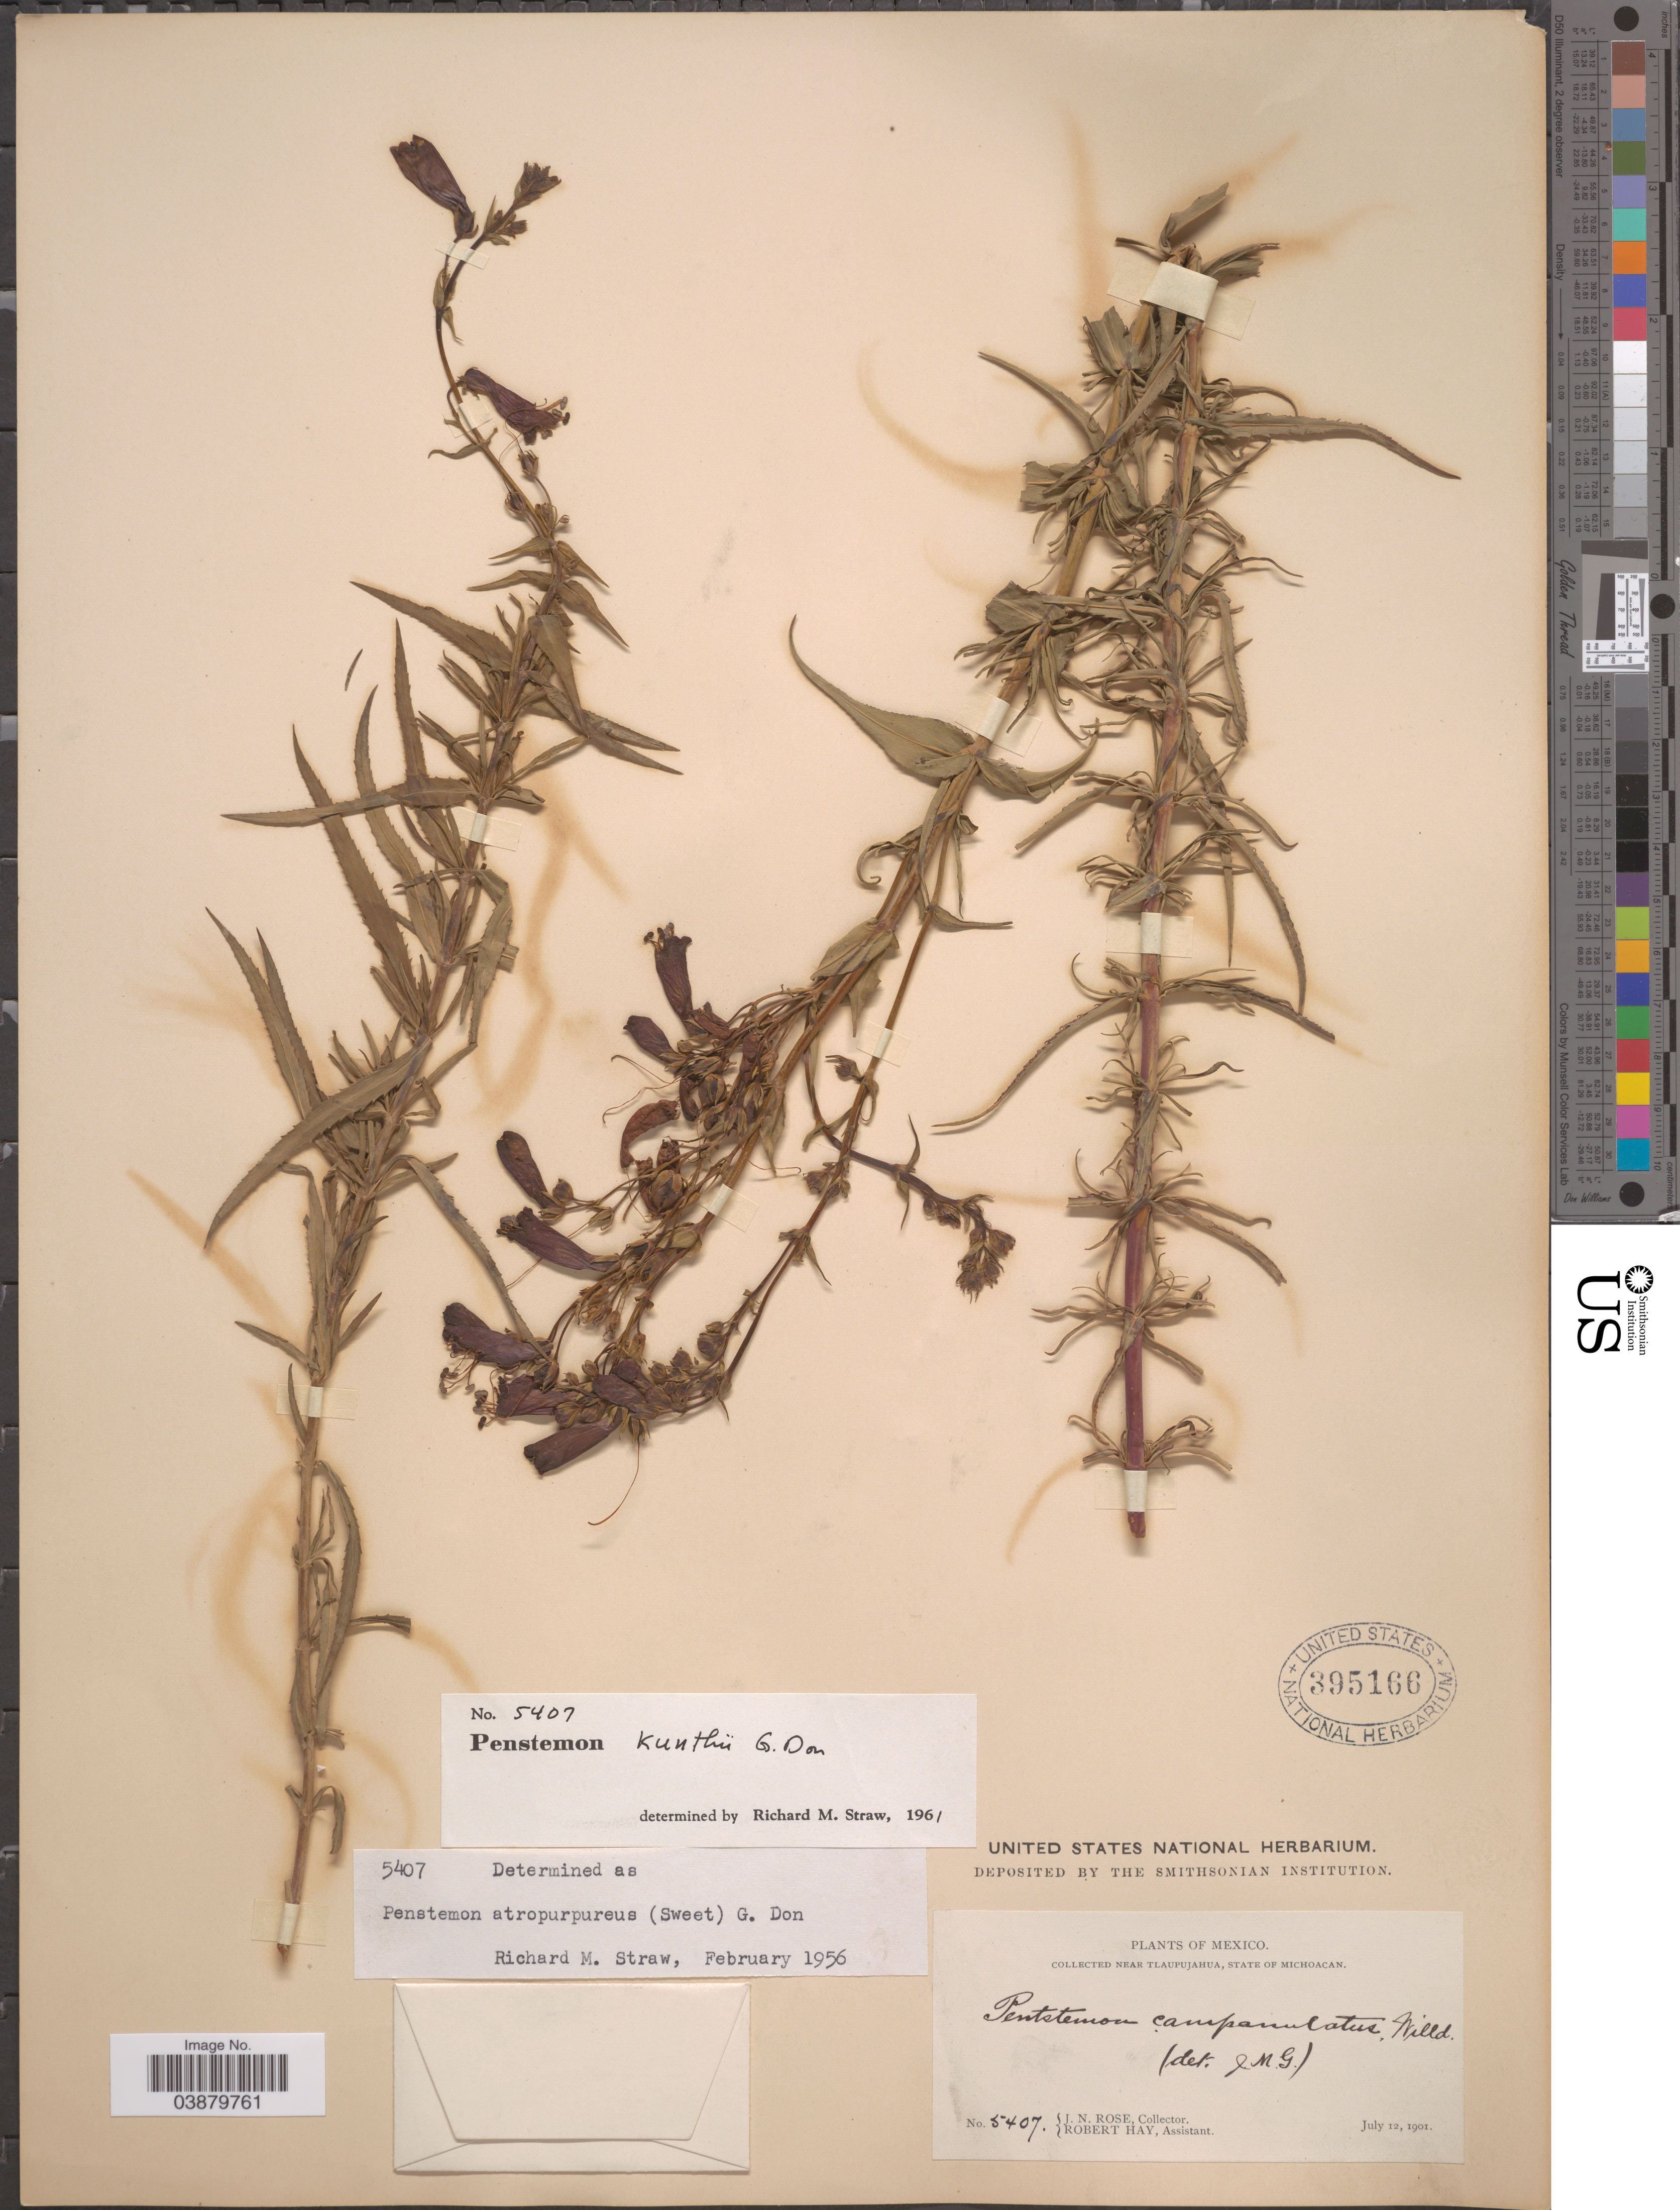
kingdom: Plantae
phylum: Tracheophyta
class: Magnoliopsida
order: Lamiales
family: Plantaginaceae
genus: Penstemon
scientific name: Penstemon kunthii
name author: G. Don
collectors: J. N. Rose & R. Hay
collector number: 5407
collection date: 1901-07-12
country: Mexico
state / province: Michoacán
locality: Near Tlaupujahua.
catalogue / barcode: US 395166